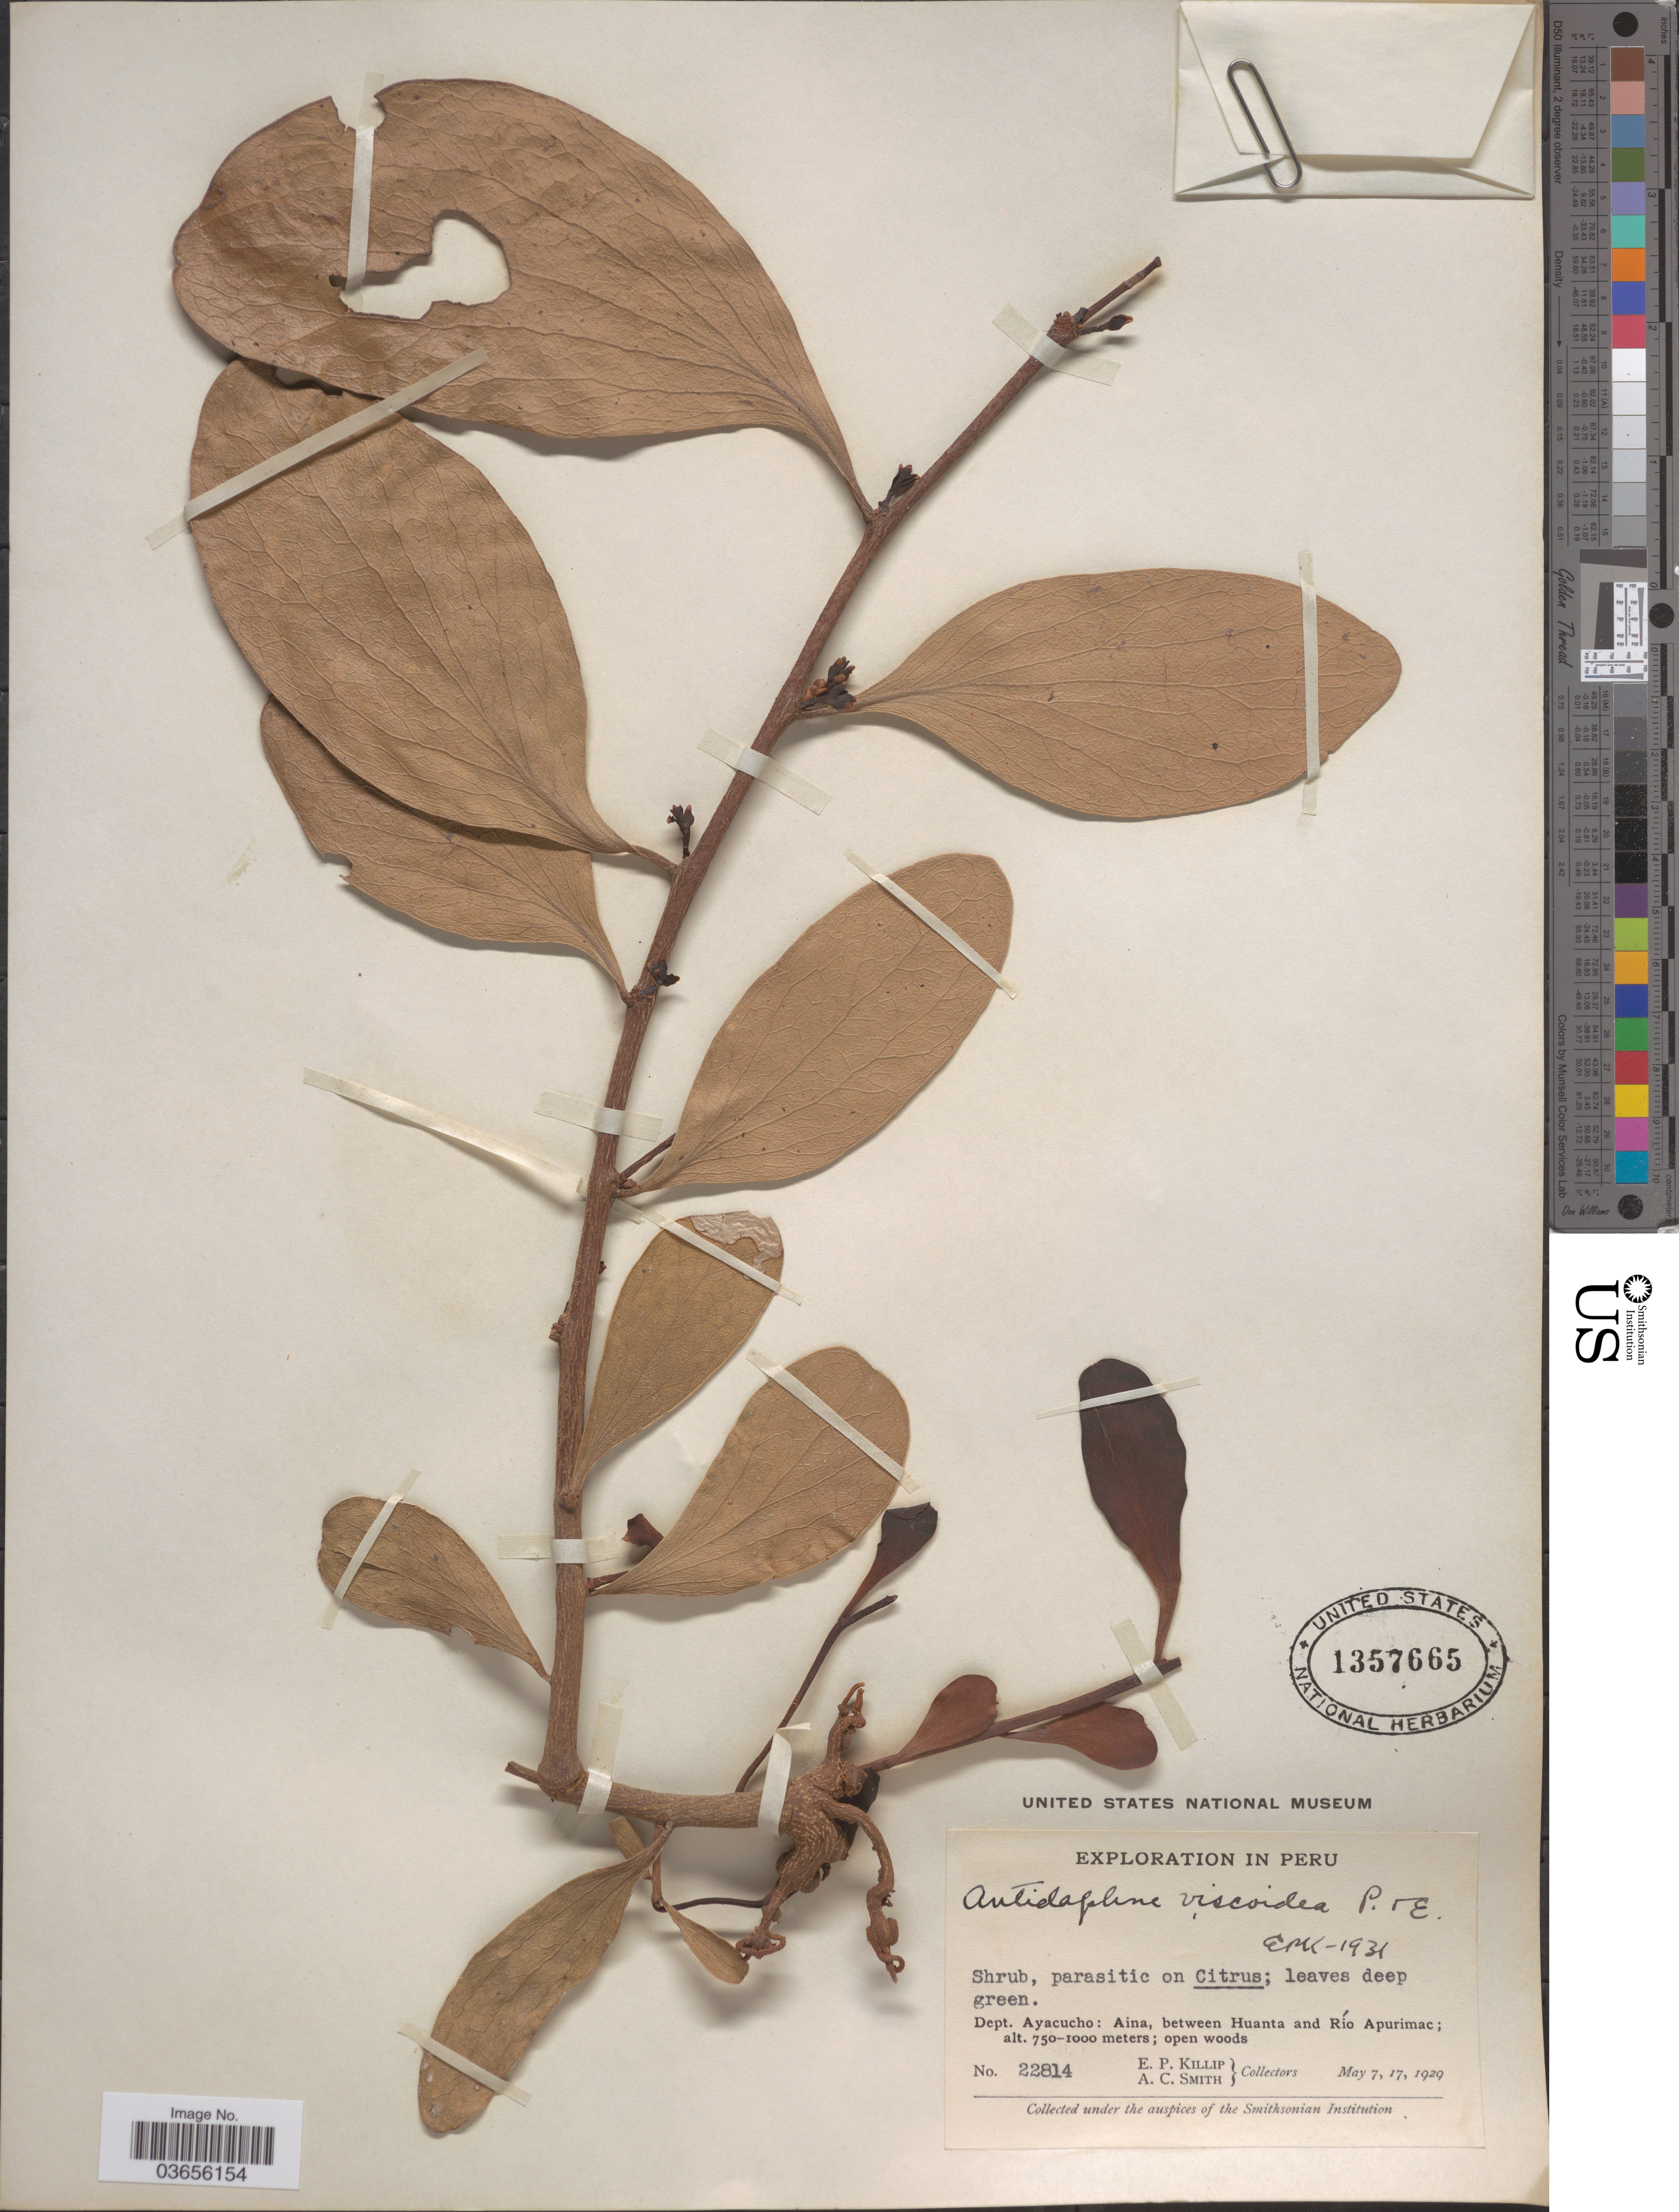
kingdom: Plantae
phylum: Tracheophyta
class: Magnoliopsida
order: Santalales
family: Santalaceae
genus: Antidaphne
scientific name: Antidaphne viscoidea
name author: Poepp. & Endl.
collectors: E. P. Killip & A. C. Smith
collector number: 22814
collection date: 1929-05-07/1929-05-17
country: Peru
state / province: Ayacucho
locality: Dept. Ayacucho: Aina, between Huanta and Río Apurimac.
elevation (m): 750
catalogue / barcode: US 1357665